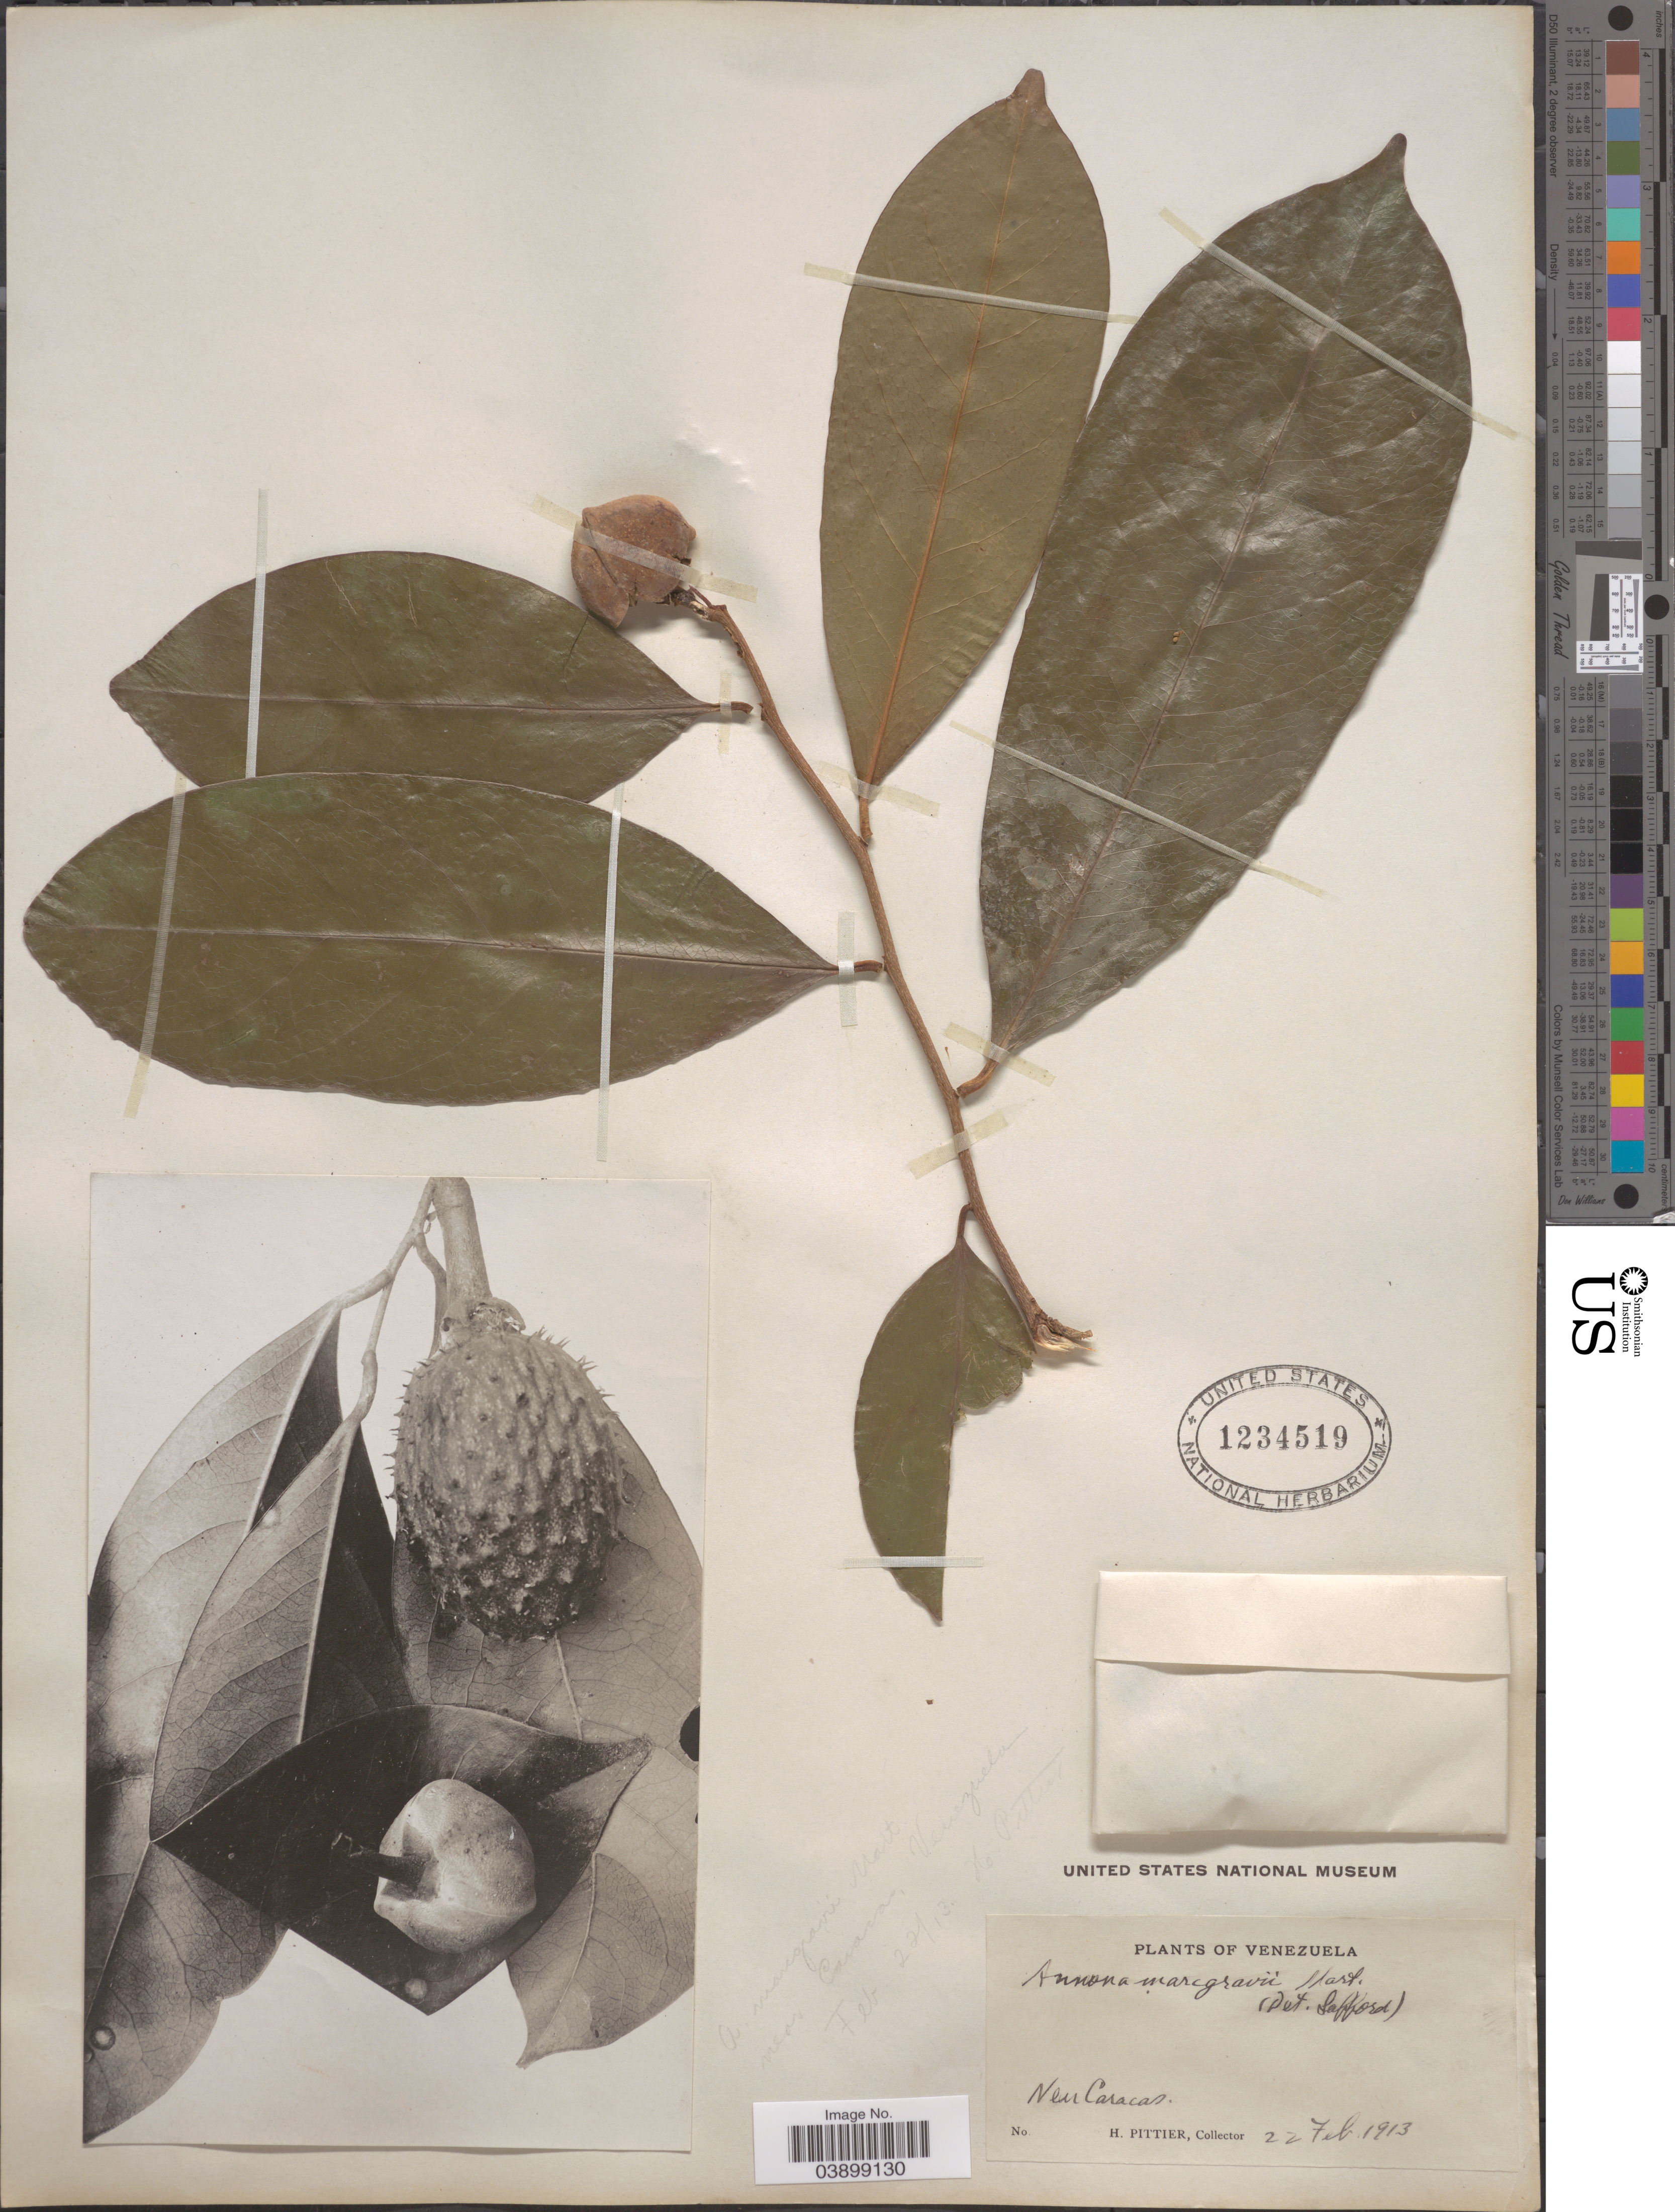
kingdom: Plantae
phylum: Tracheophyta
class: Magnoliopsida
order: Magnoliales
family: Annonaceae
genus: Annona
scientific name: Annona montana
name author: Macfad.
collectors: H. F. Pittier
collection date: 1913-02-22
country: Venezuela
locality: Near Caracas.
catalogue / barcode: US 1234519